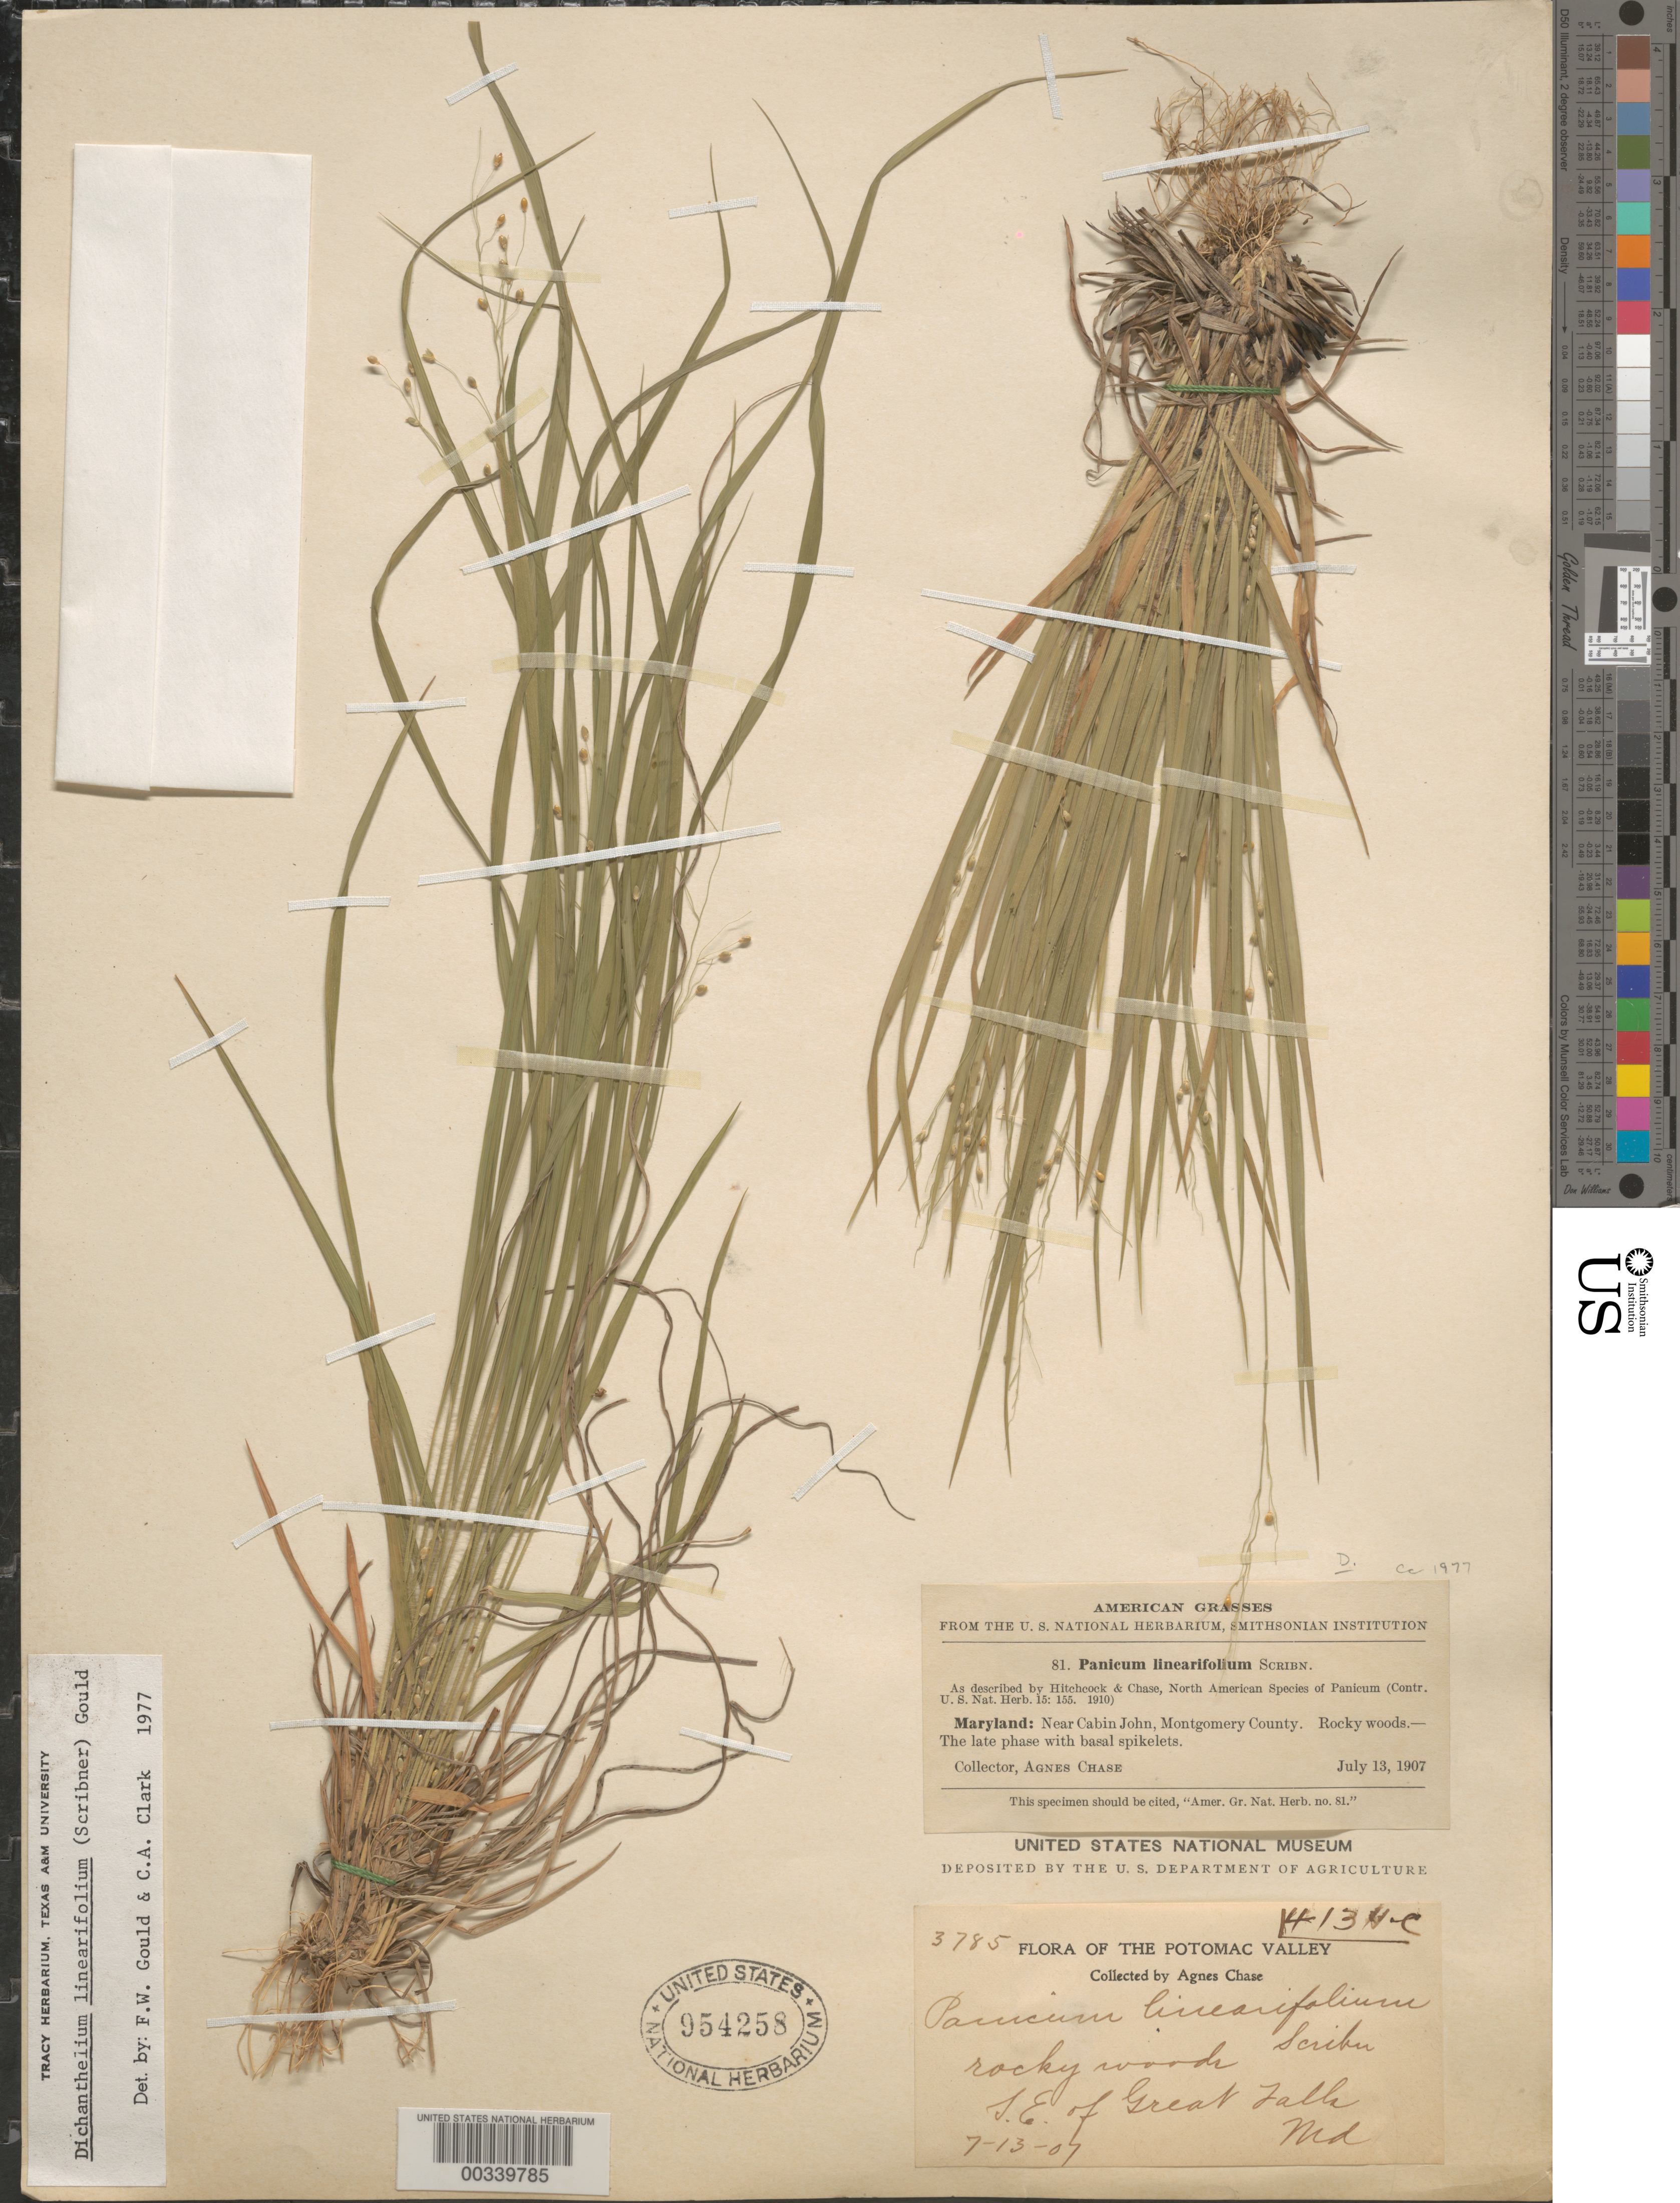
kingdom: Plantae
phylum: Tracheophyta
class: Liliopsida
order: Poales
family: Poaceae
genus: Dichanthelium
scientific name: Dichanthelium linearifolium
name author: (Scribn.) Gould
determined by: Gould, F. W.; Clark, C. A.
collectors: A. Chase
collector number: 3785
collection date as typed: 13 Jul 1907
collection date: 1907-07-13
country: United States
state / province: Maryland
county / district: Montgomery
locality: Cabin John Bridge, SE of Great Falls C. & O. Canal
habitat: Rocky woods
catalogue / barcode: US 954258